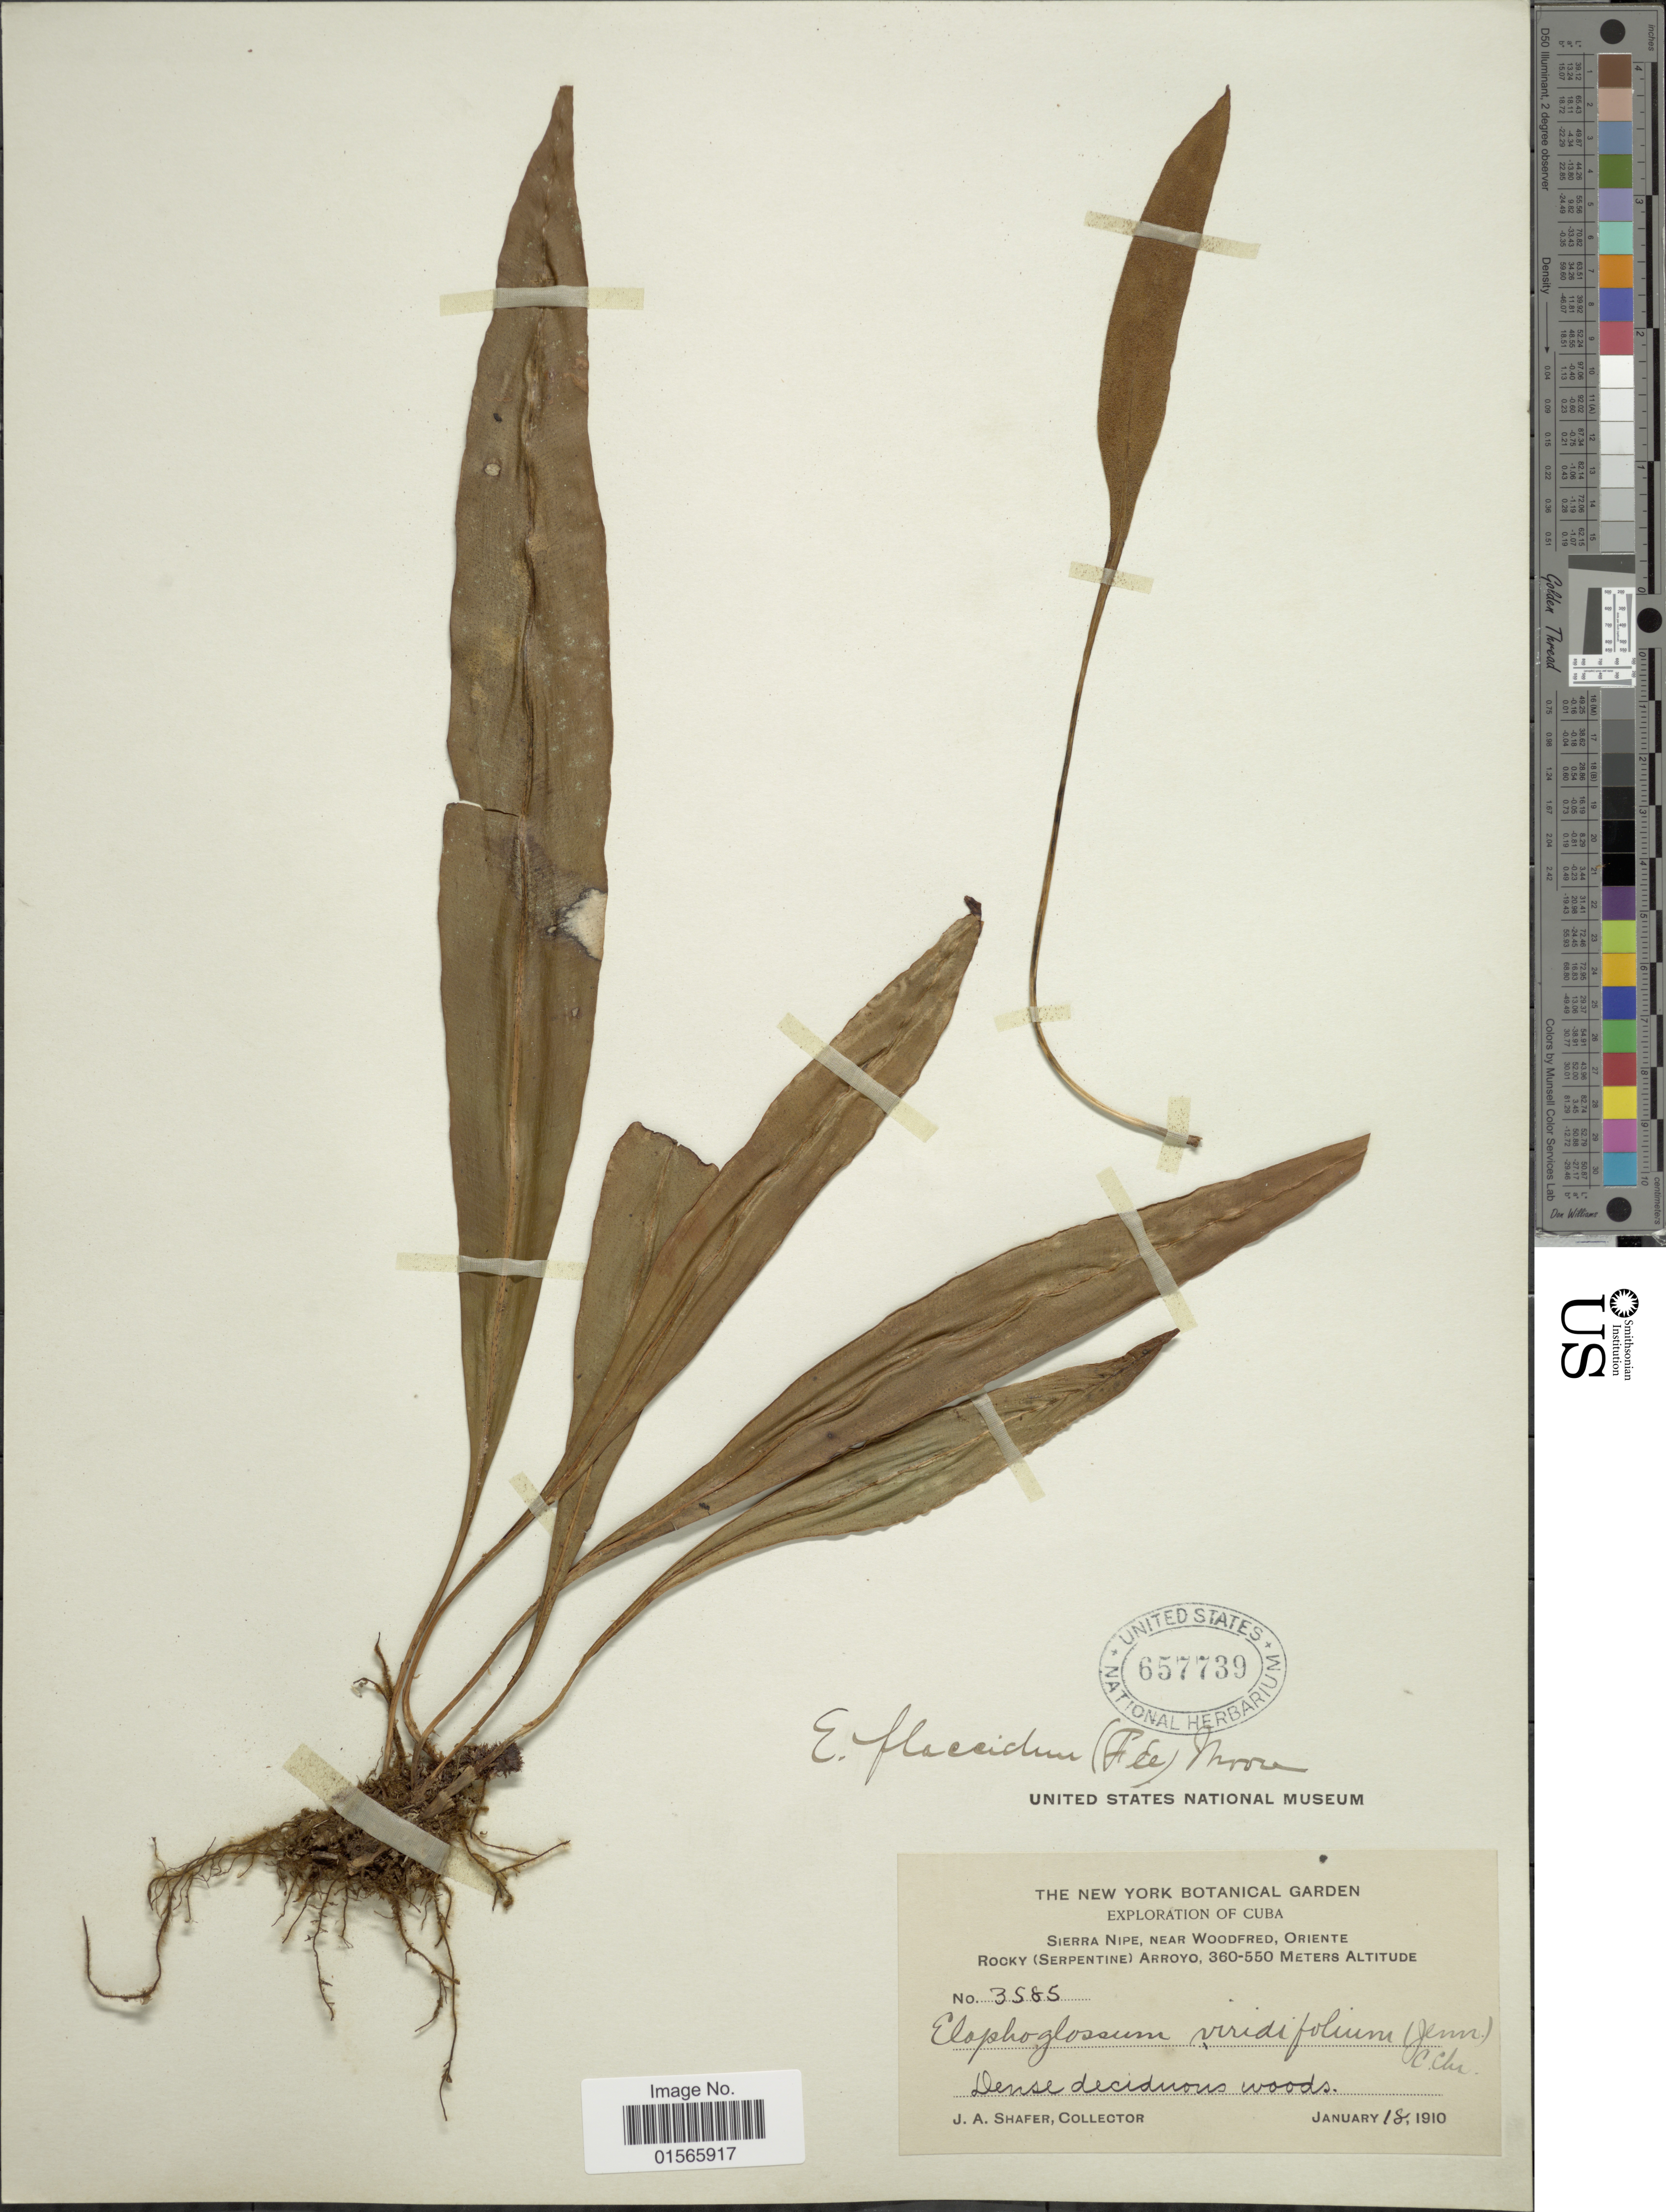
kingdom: Plantae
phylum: Tracheophyta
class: Polypodiopsida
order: Polypodiales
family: Dryopteridaceae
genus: Elaphoglossum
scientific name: Elaphoglossum rigidum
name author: (Aubl.) Urb.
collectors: J. A. Shafer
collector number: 3585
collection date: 1910-01-18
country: Cuba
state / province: Oriente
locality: Sierra Nipe, near Woofdred, Rocky (Serpentine) Arroyo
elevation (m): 360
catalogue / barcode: US 657739